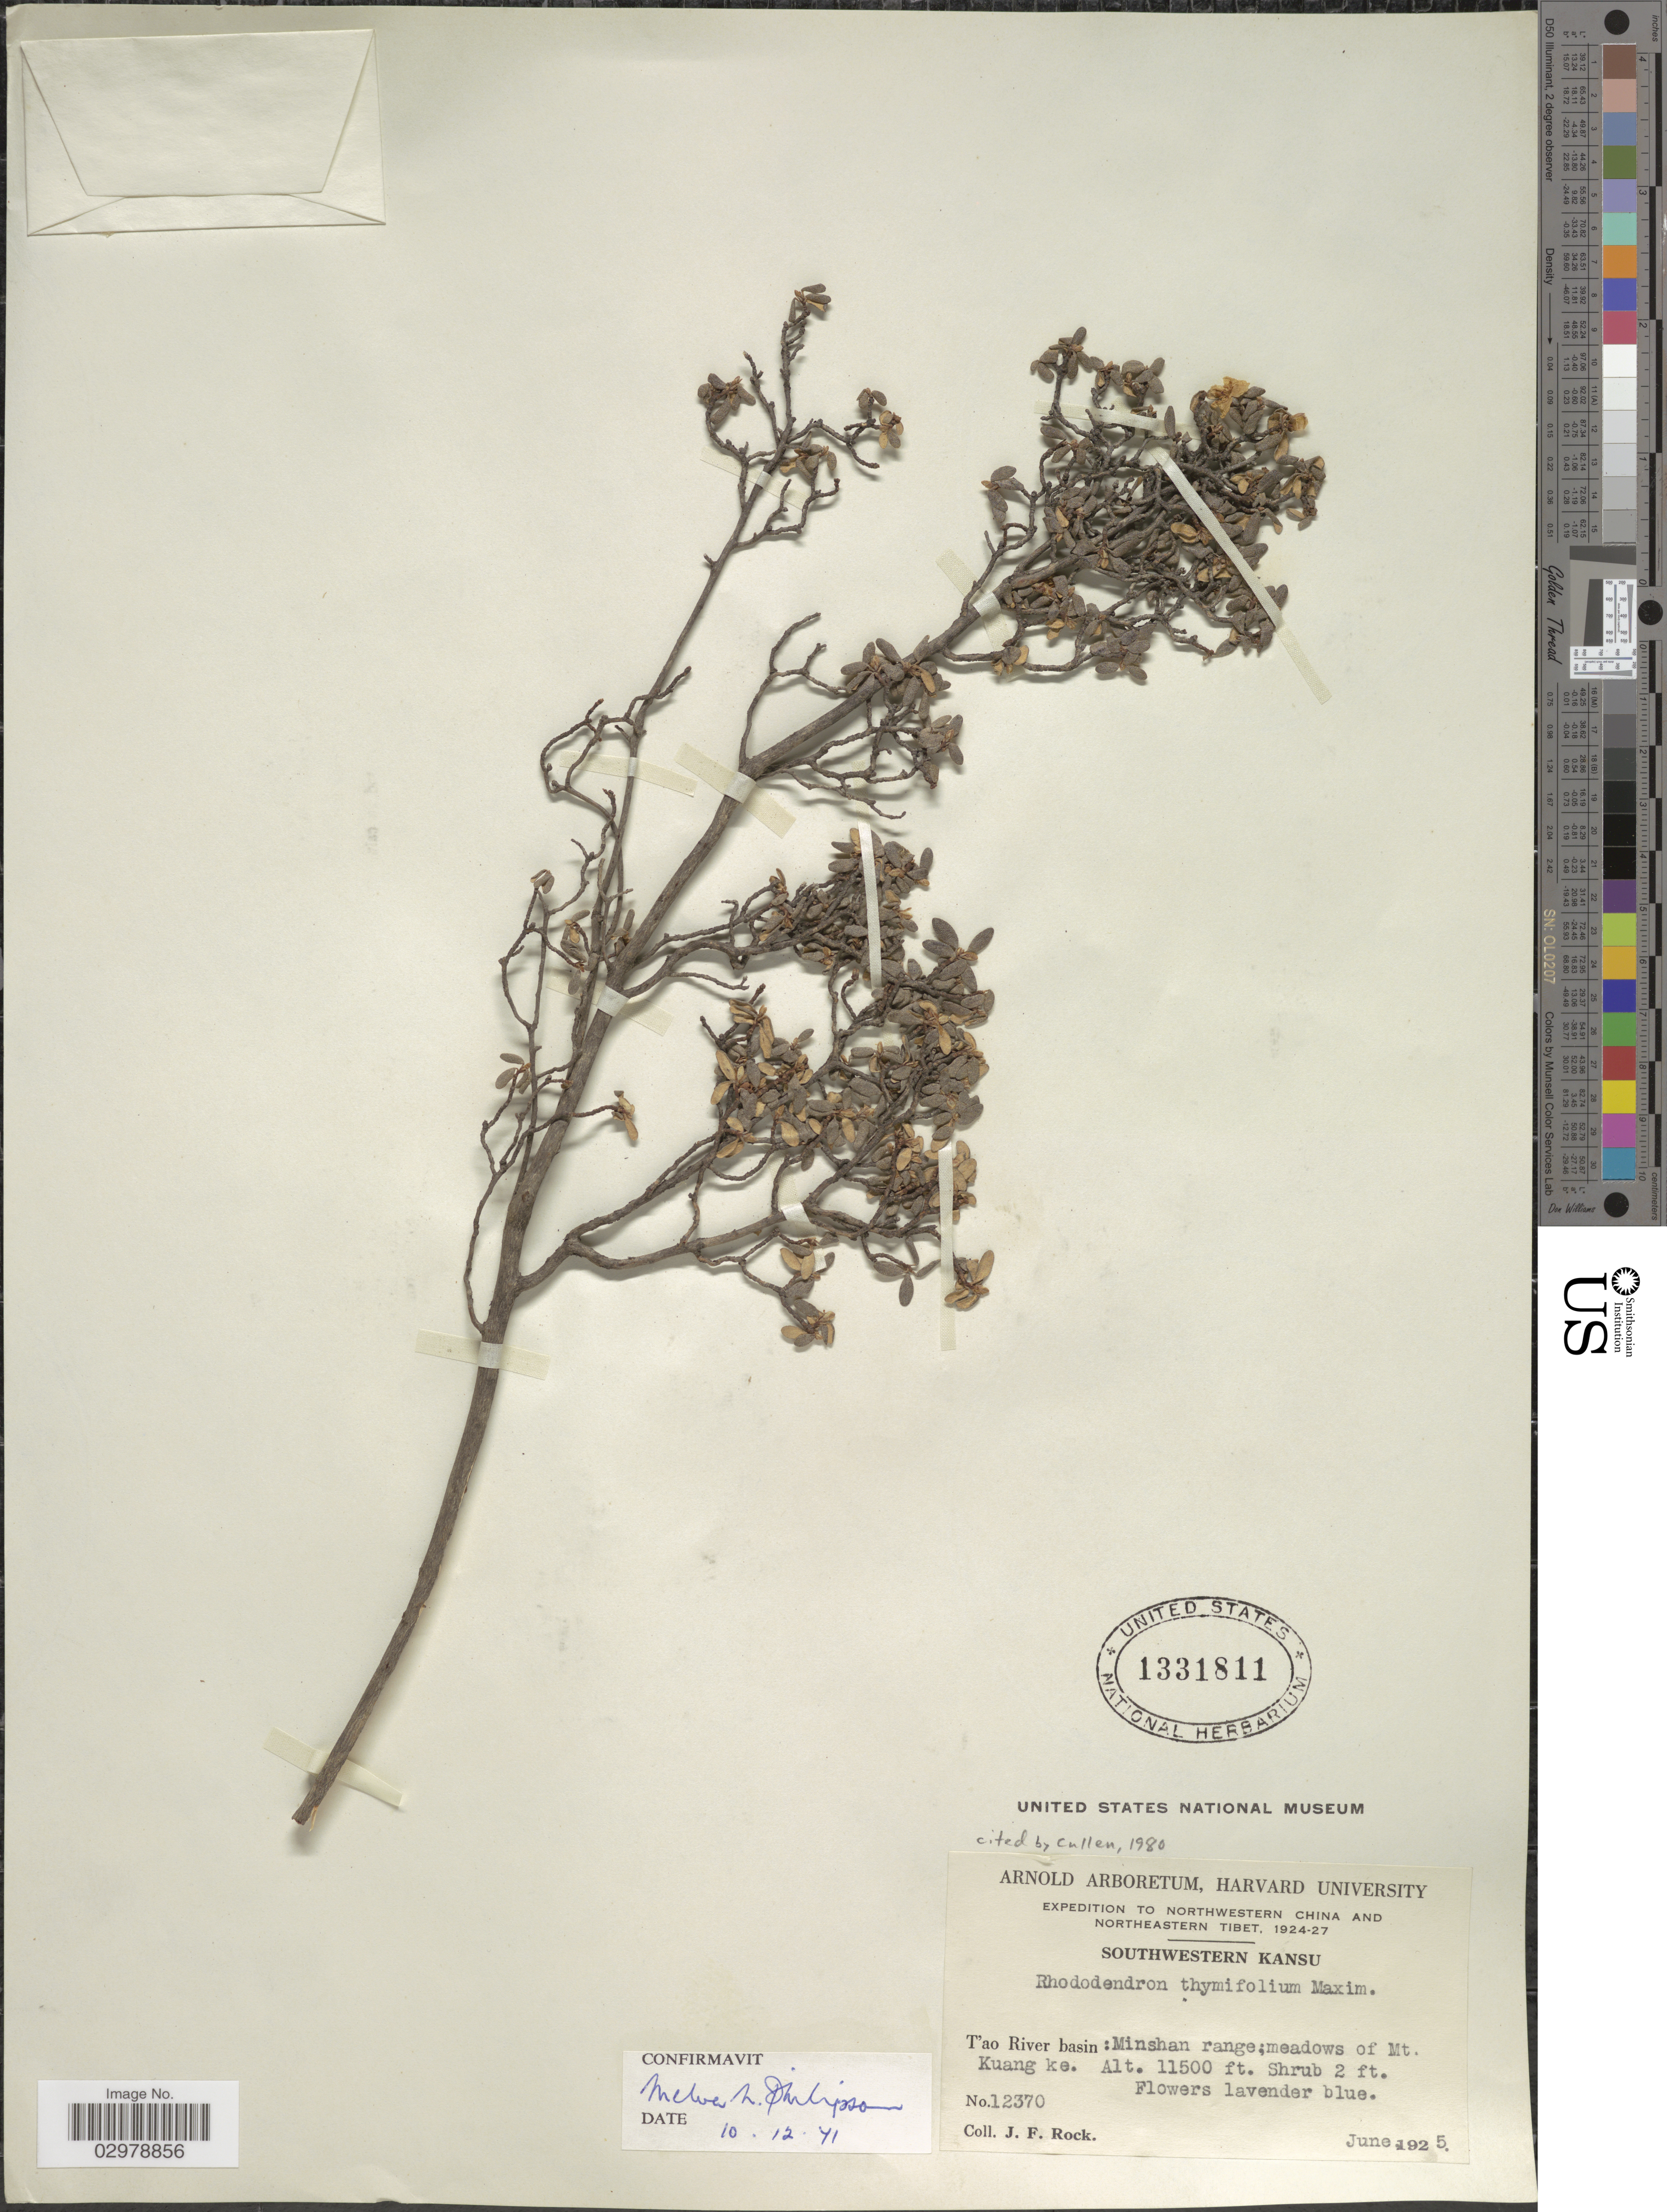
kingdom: Plantae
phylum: Tracheophyta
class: Magnoliopsida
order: Ericales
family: Ericaceae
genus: Rhododendron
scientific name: Rhododendron thymifolium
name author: Maxim.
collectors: J. Rock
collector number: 12370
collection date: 1925-06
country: China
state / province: Gansu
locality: Northwestern China and Northeastern Tibet. Southwestern Kansu. Táo River basin: Minshan range; meadows of Mt. Kuang ke.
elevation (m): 3505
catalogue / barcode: US 1331811